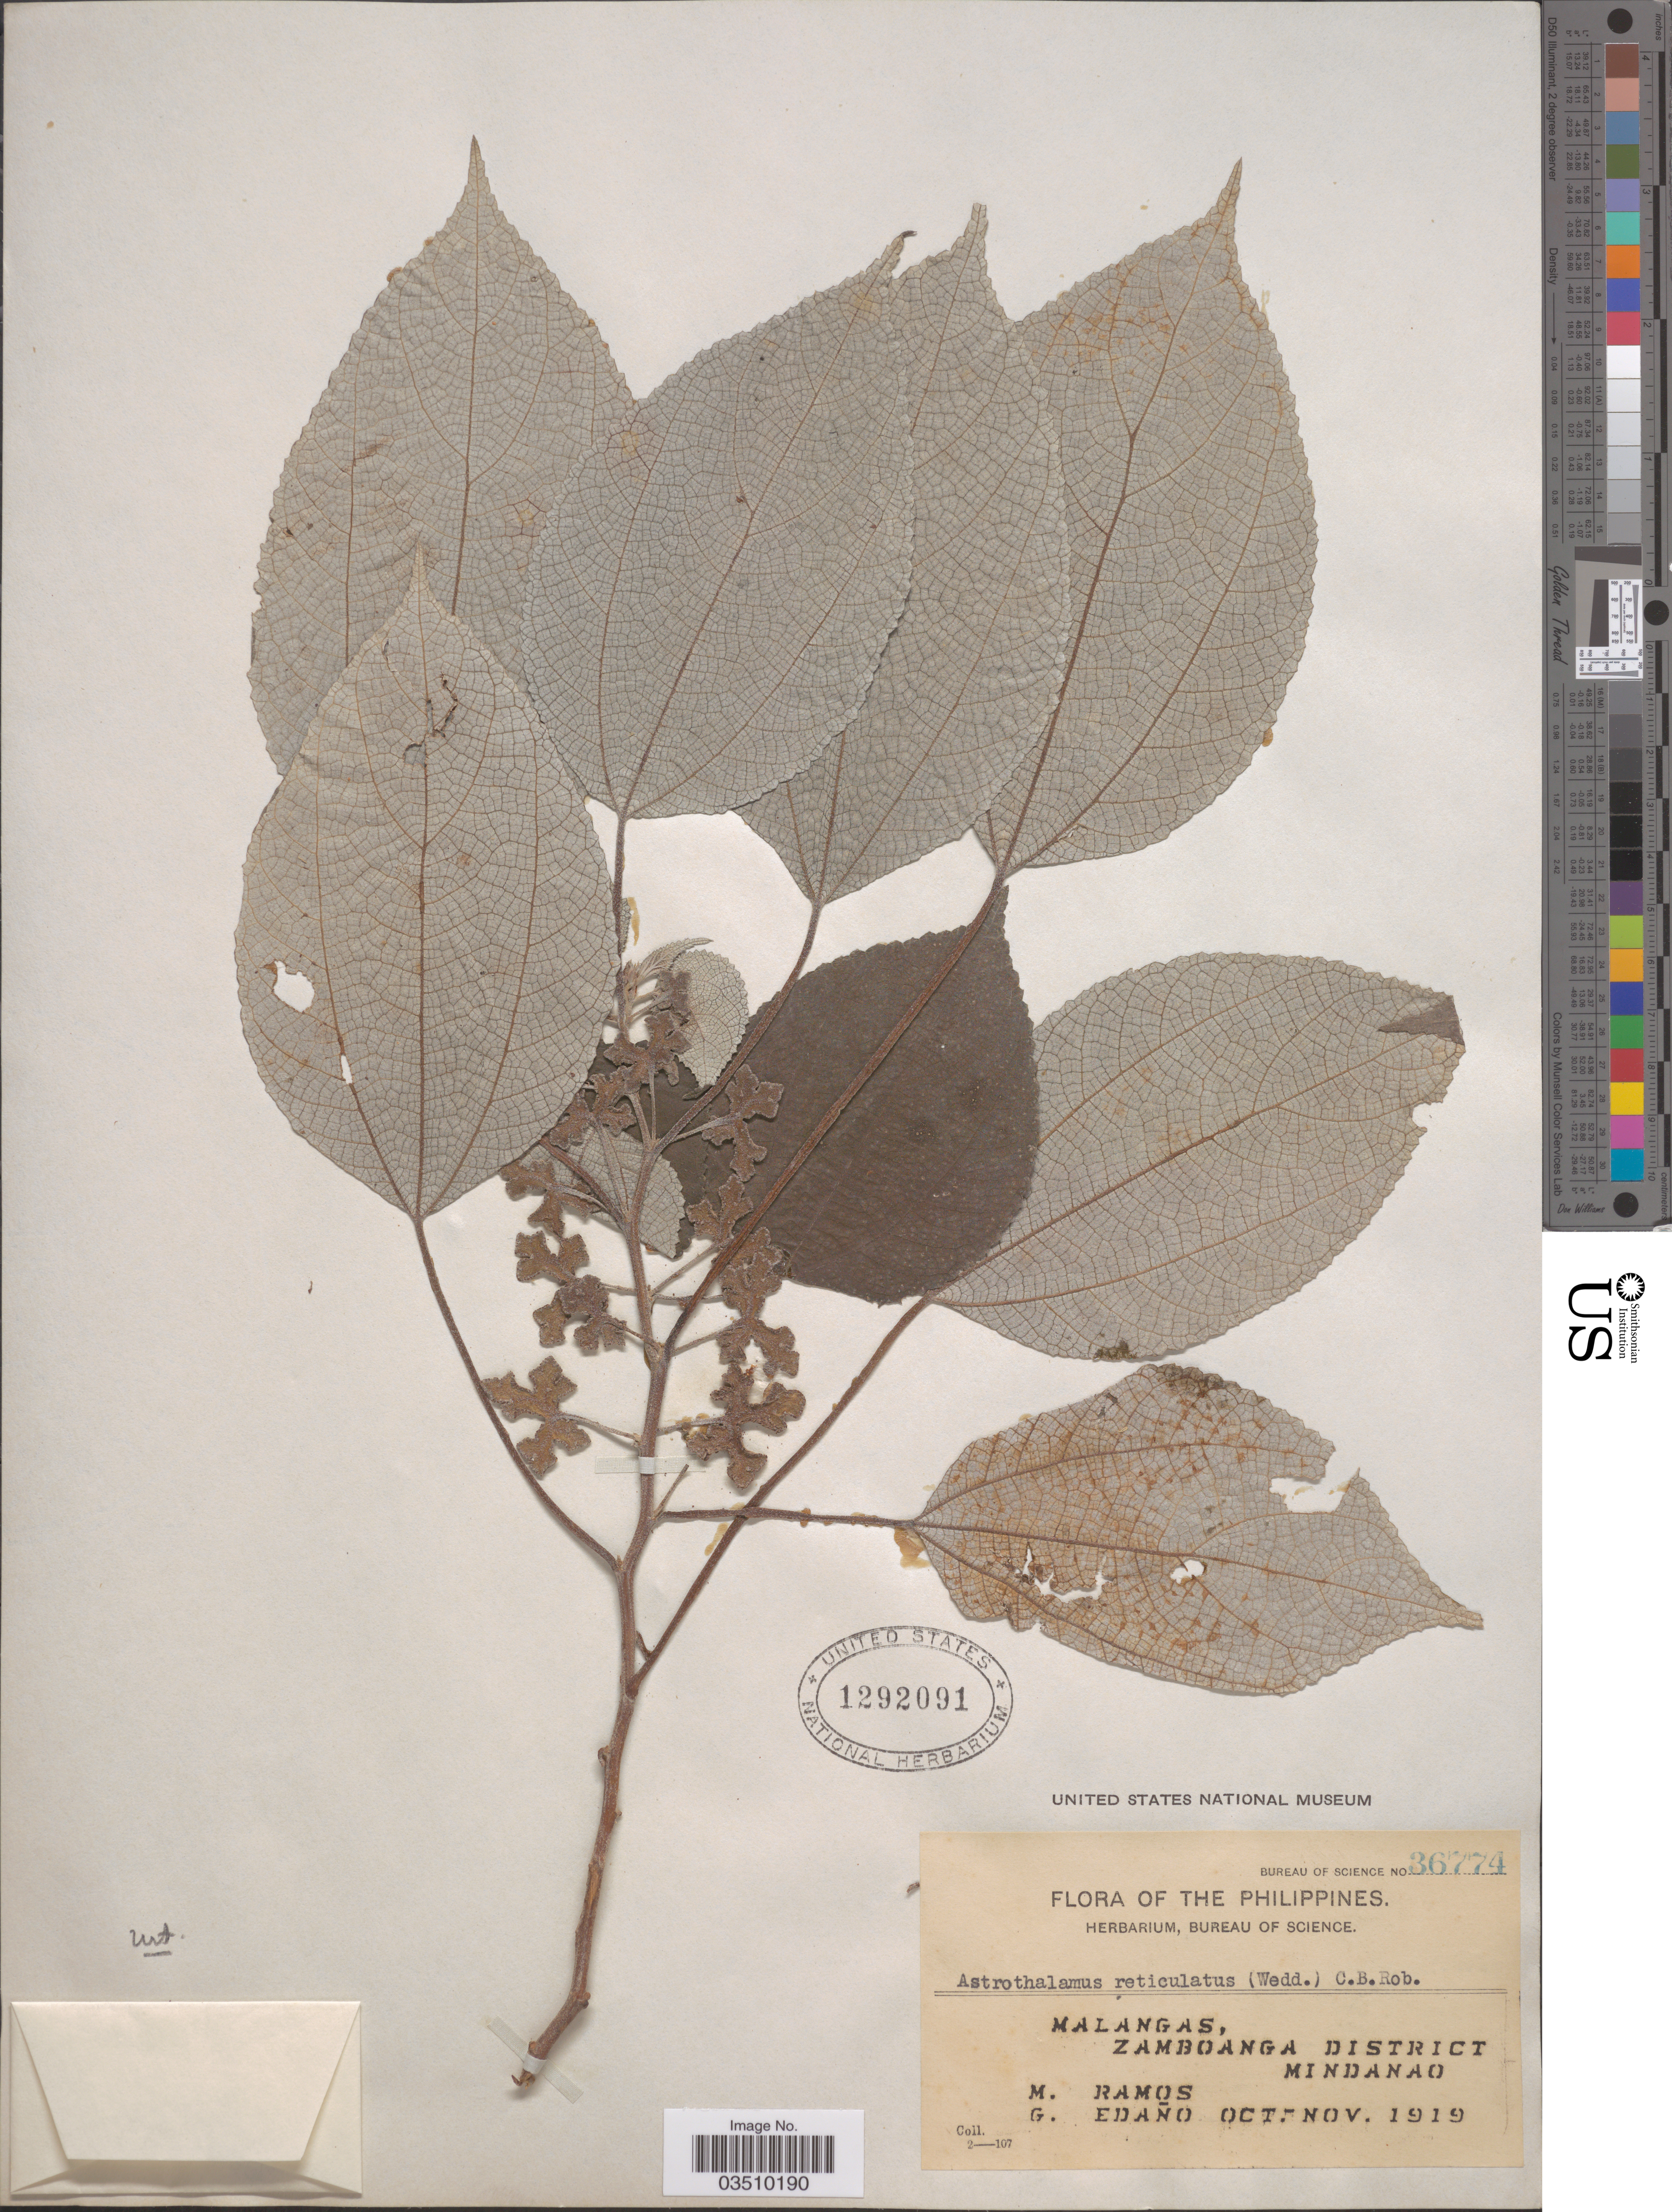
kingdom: Plantae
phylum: Tracheophyta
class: Magnoliopsida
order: Rosales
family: Urticaceae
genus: Astrothalamus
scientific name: Astrothalamus reticulatus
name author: (Wedd.) C.B. Rob.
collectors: M. Ramos & G. Edaño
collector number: Bureau of Science 36774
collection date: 1919-10/1919-11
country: Philippines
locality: Malangas, Zamboanga District. Mindanao.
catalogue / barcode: US 1292091